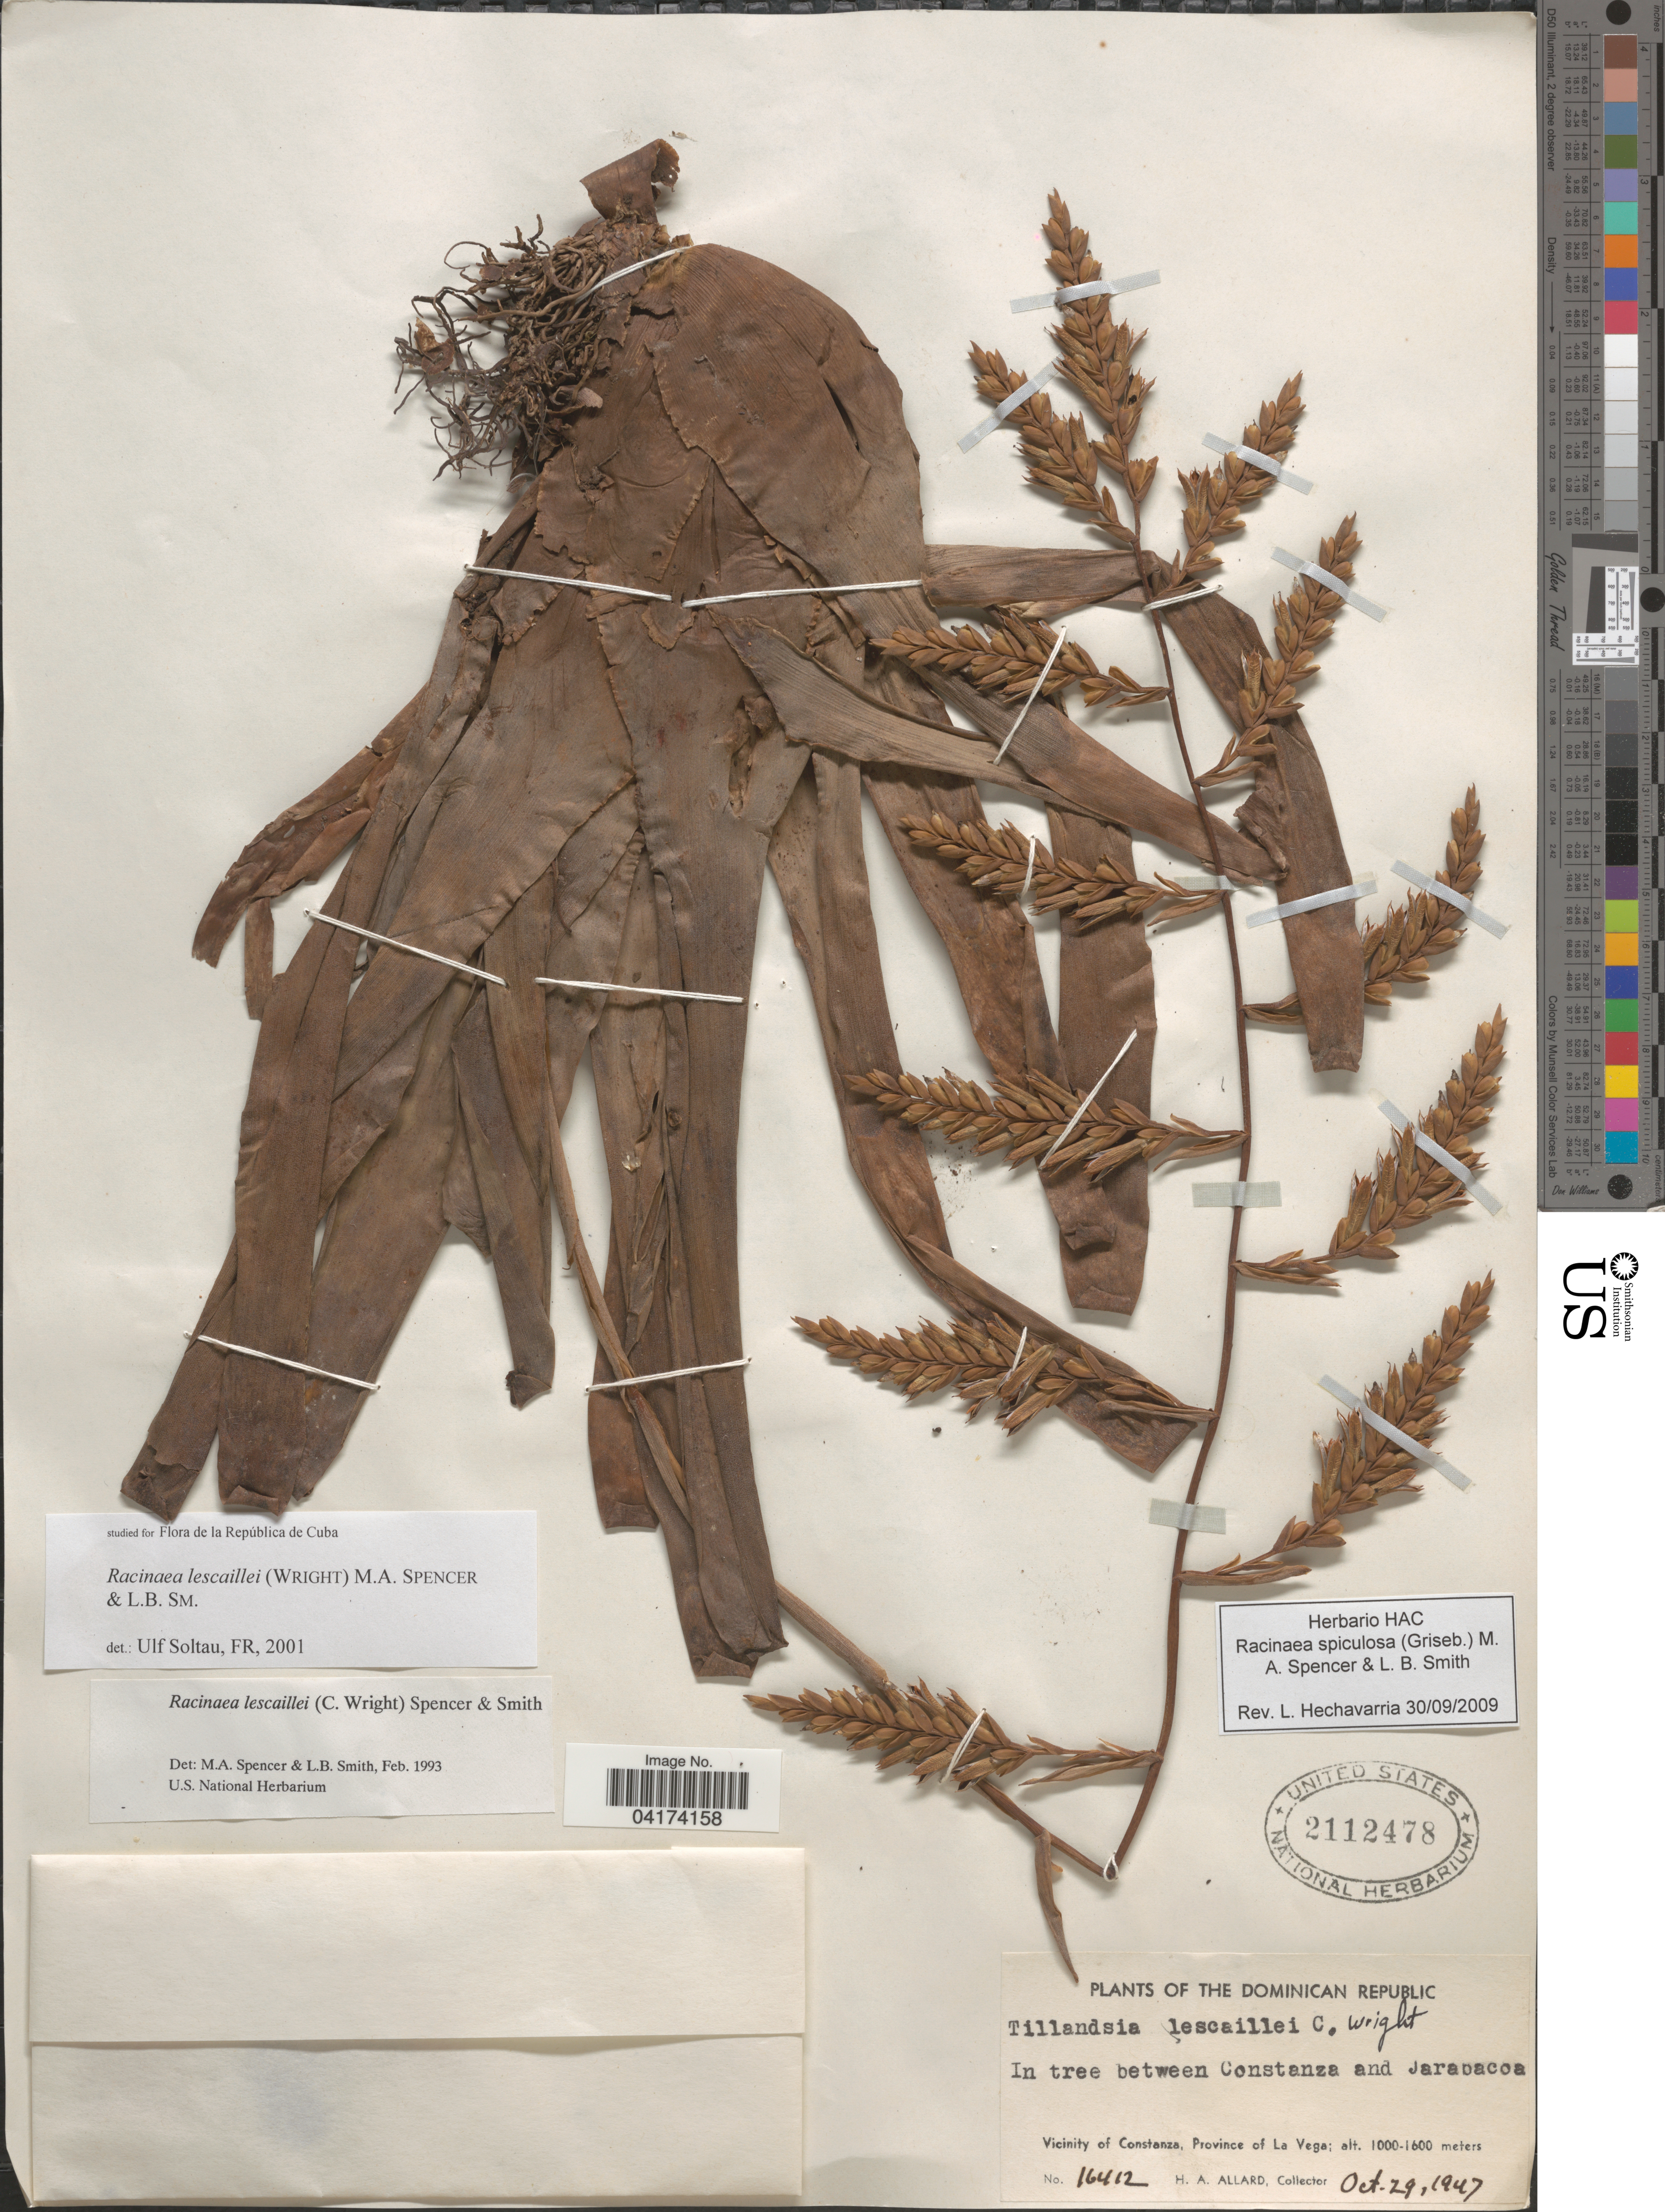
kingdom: Plantae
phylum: Tracheophyta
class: Liliopsida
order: Poales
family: Bromeliaceae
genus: Racinaea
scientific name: Racinaea spiculosa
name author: (Griseb.) M.A. Spencer & L.B. Sm.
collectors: H. A. Allard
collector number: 16412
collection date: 1947-10-29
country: Dominican Republic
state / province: La Vega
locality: In tree between Constanza and Jarabacoa. Vicinity of Constanza.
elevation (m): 1000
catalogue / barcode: US 2112478